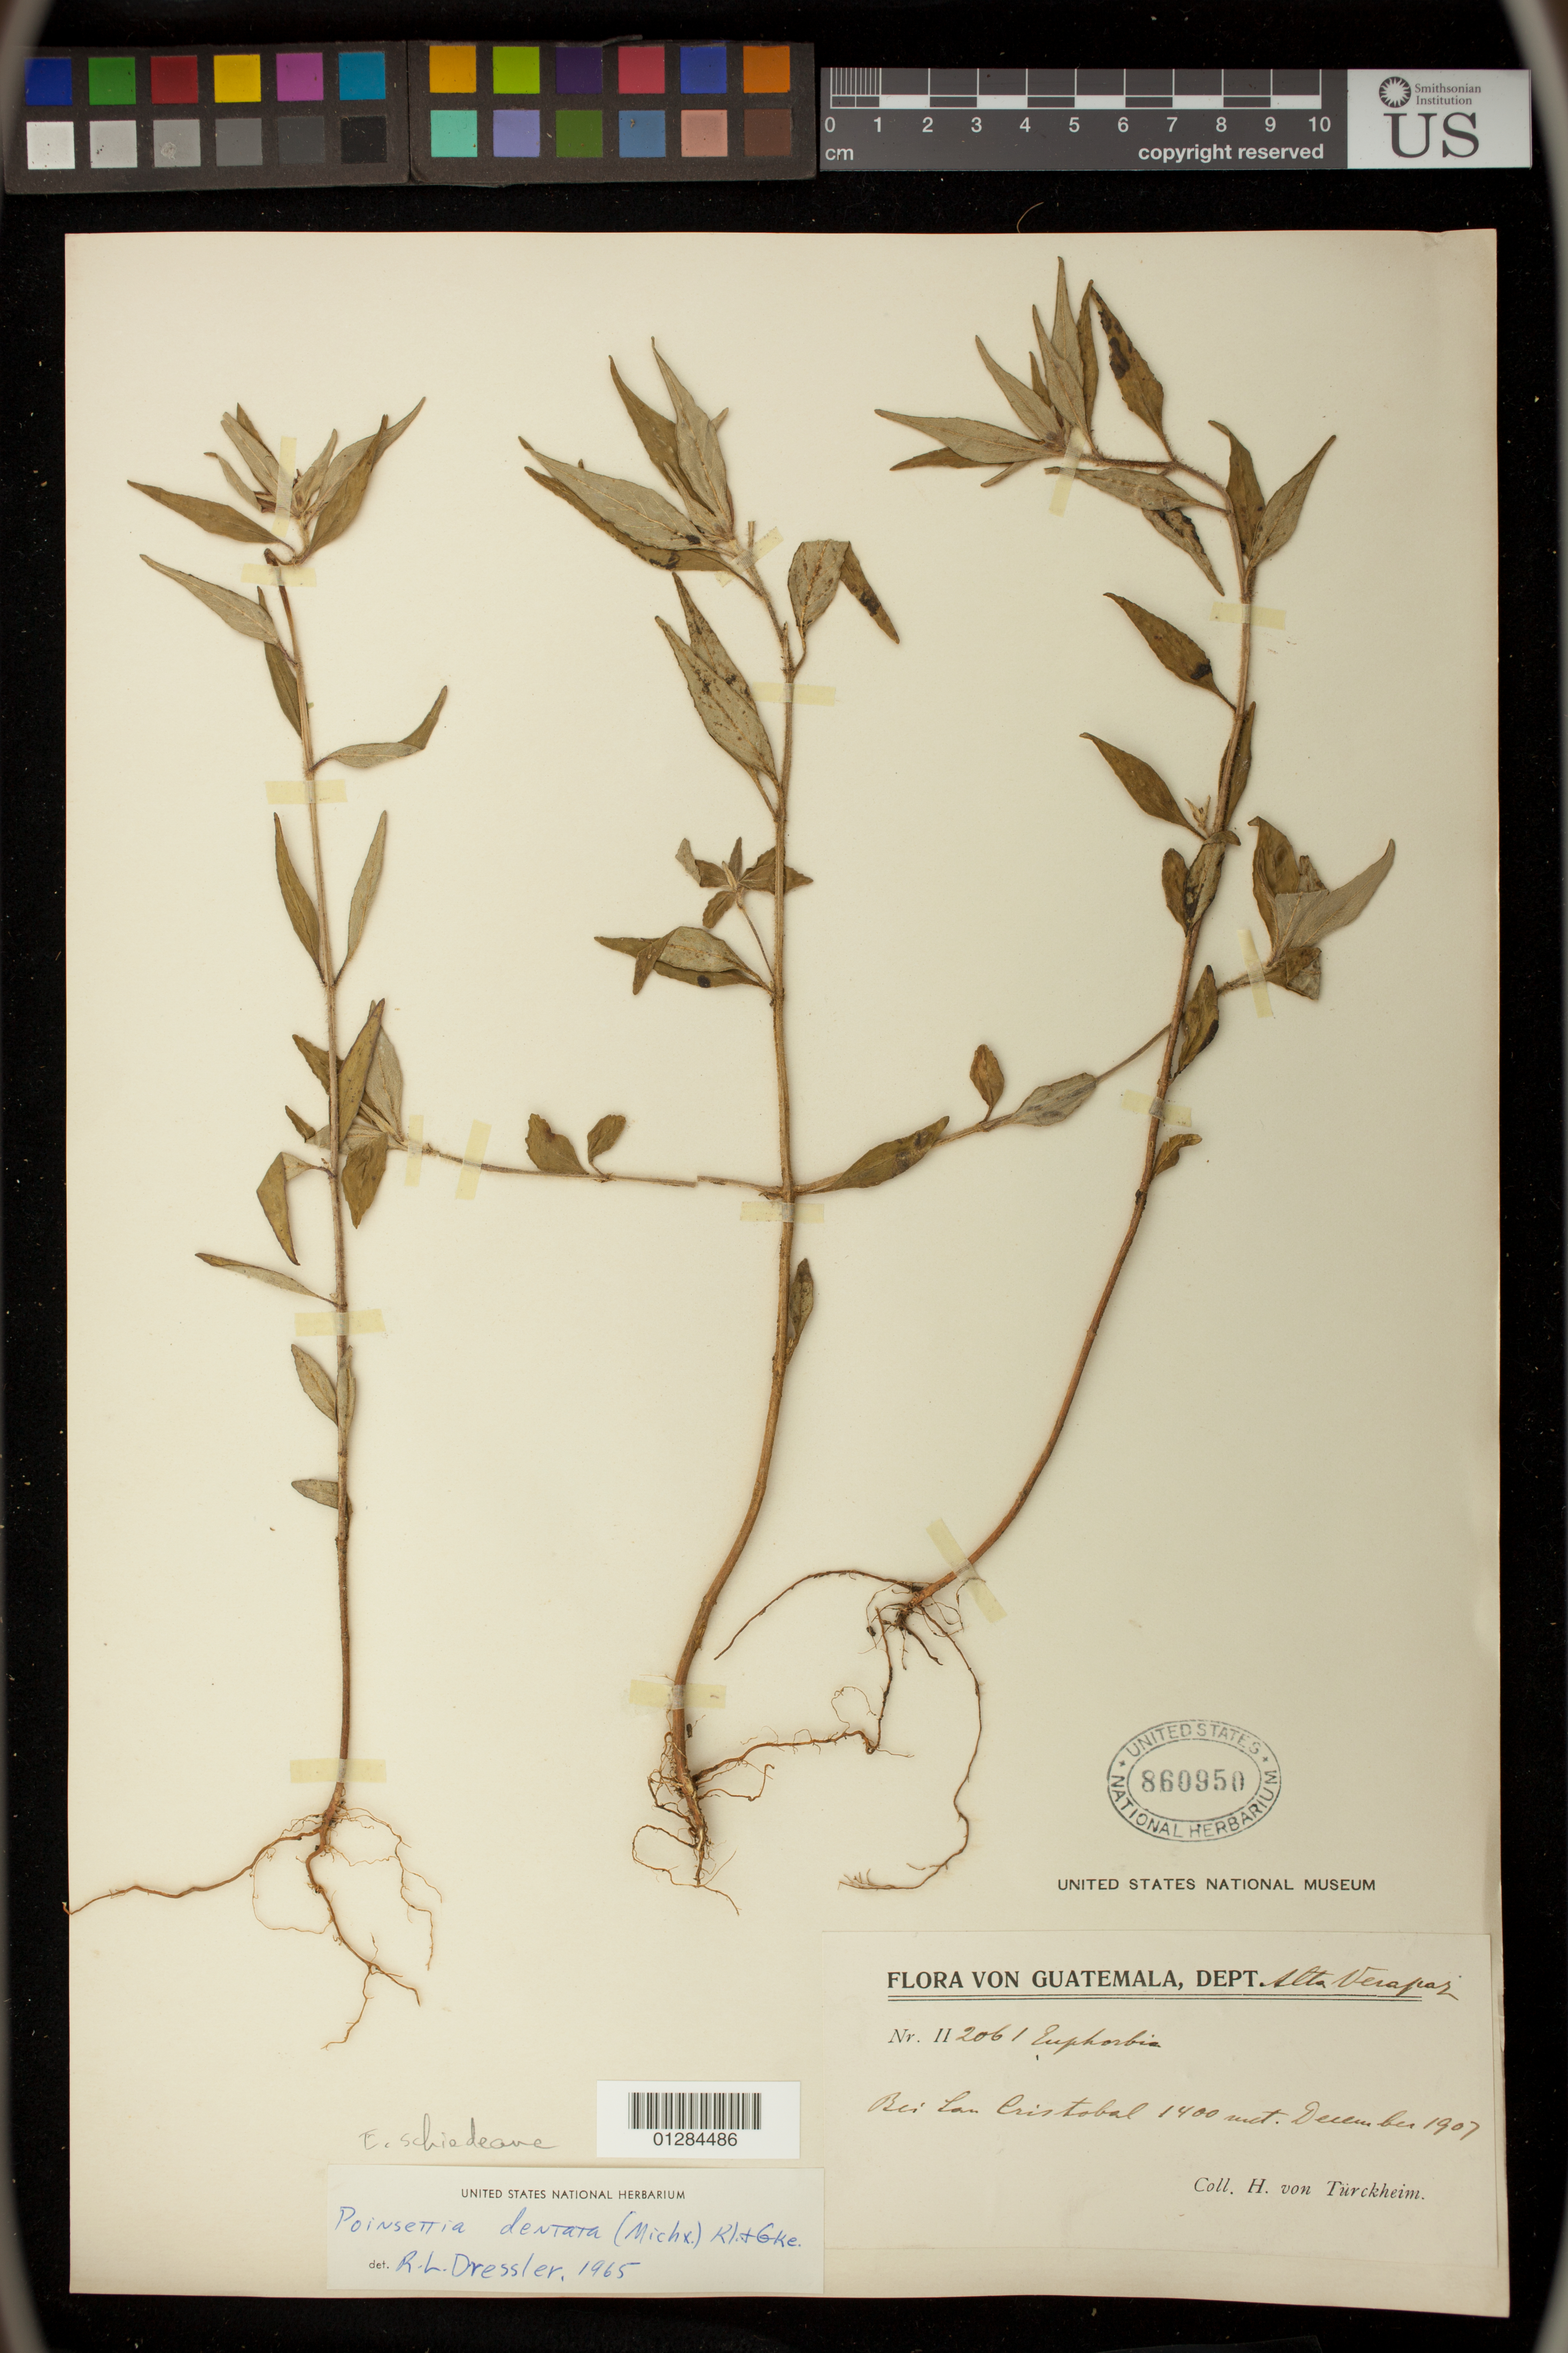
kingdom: Plantae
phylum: Tracheophyta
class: Magnoliopsida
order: Malpighiales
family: Euphorbiaceae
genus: Euphorbia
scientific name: Euphorbia schiedeana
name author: (Klotzsch & Garcke) Mayfield ex C. Nelson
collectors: H. von Türckheim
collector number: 112061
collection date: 1907-12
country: Guatemala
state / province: Alta Verapaz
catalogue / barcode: US 860950